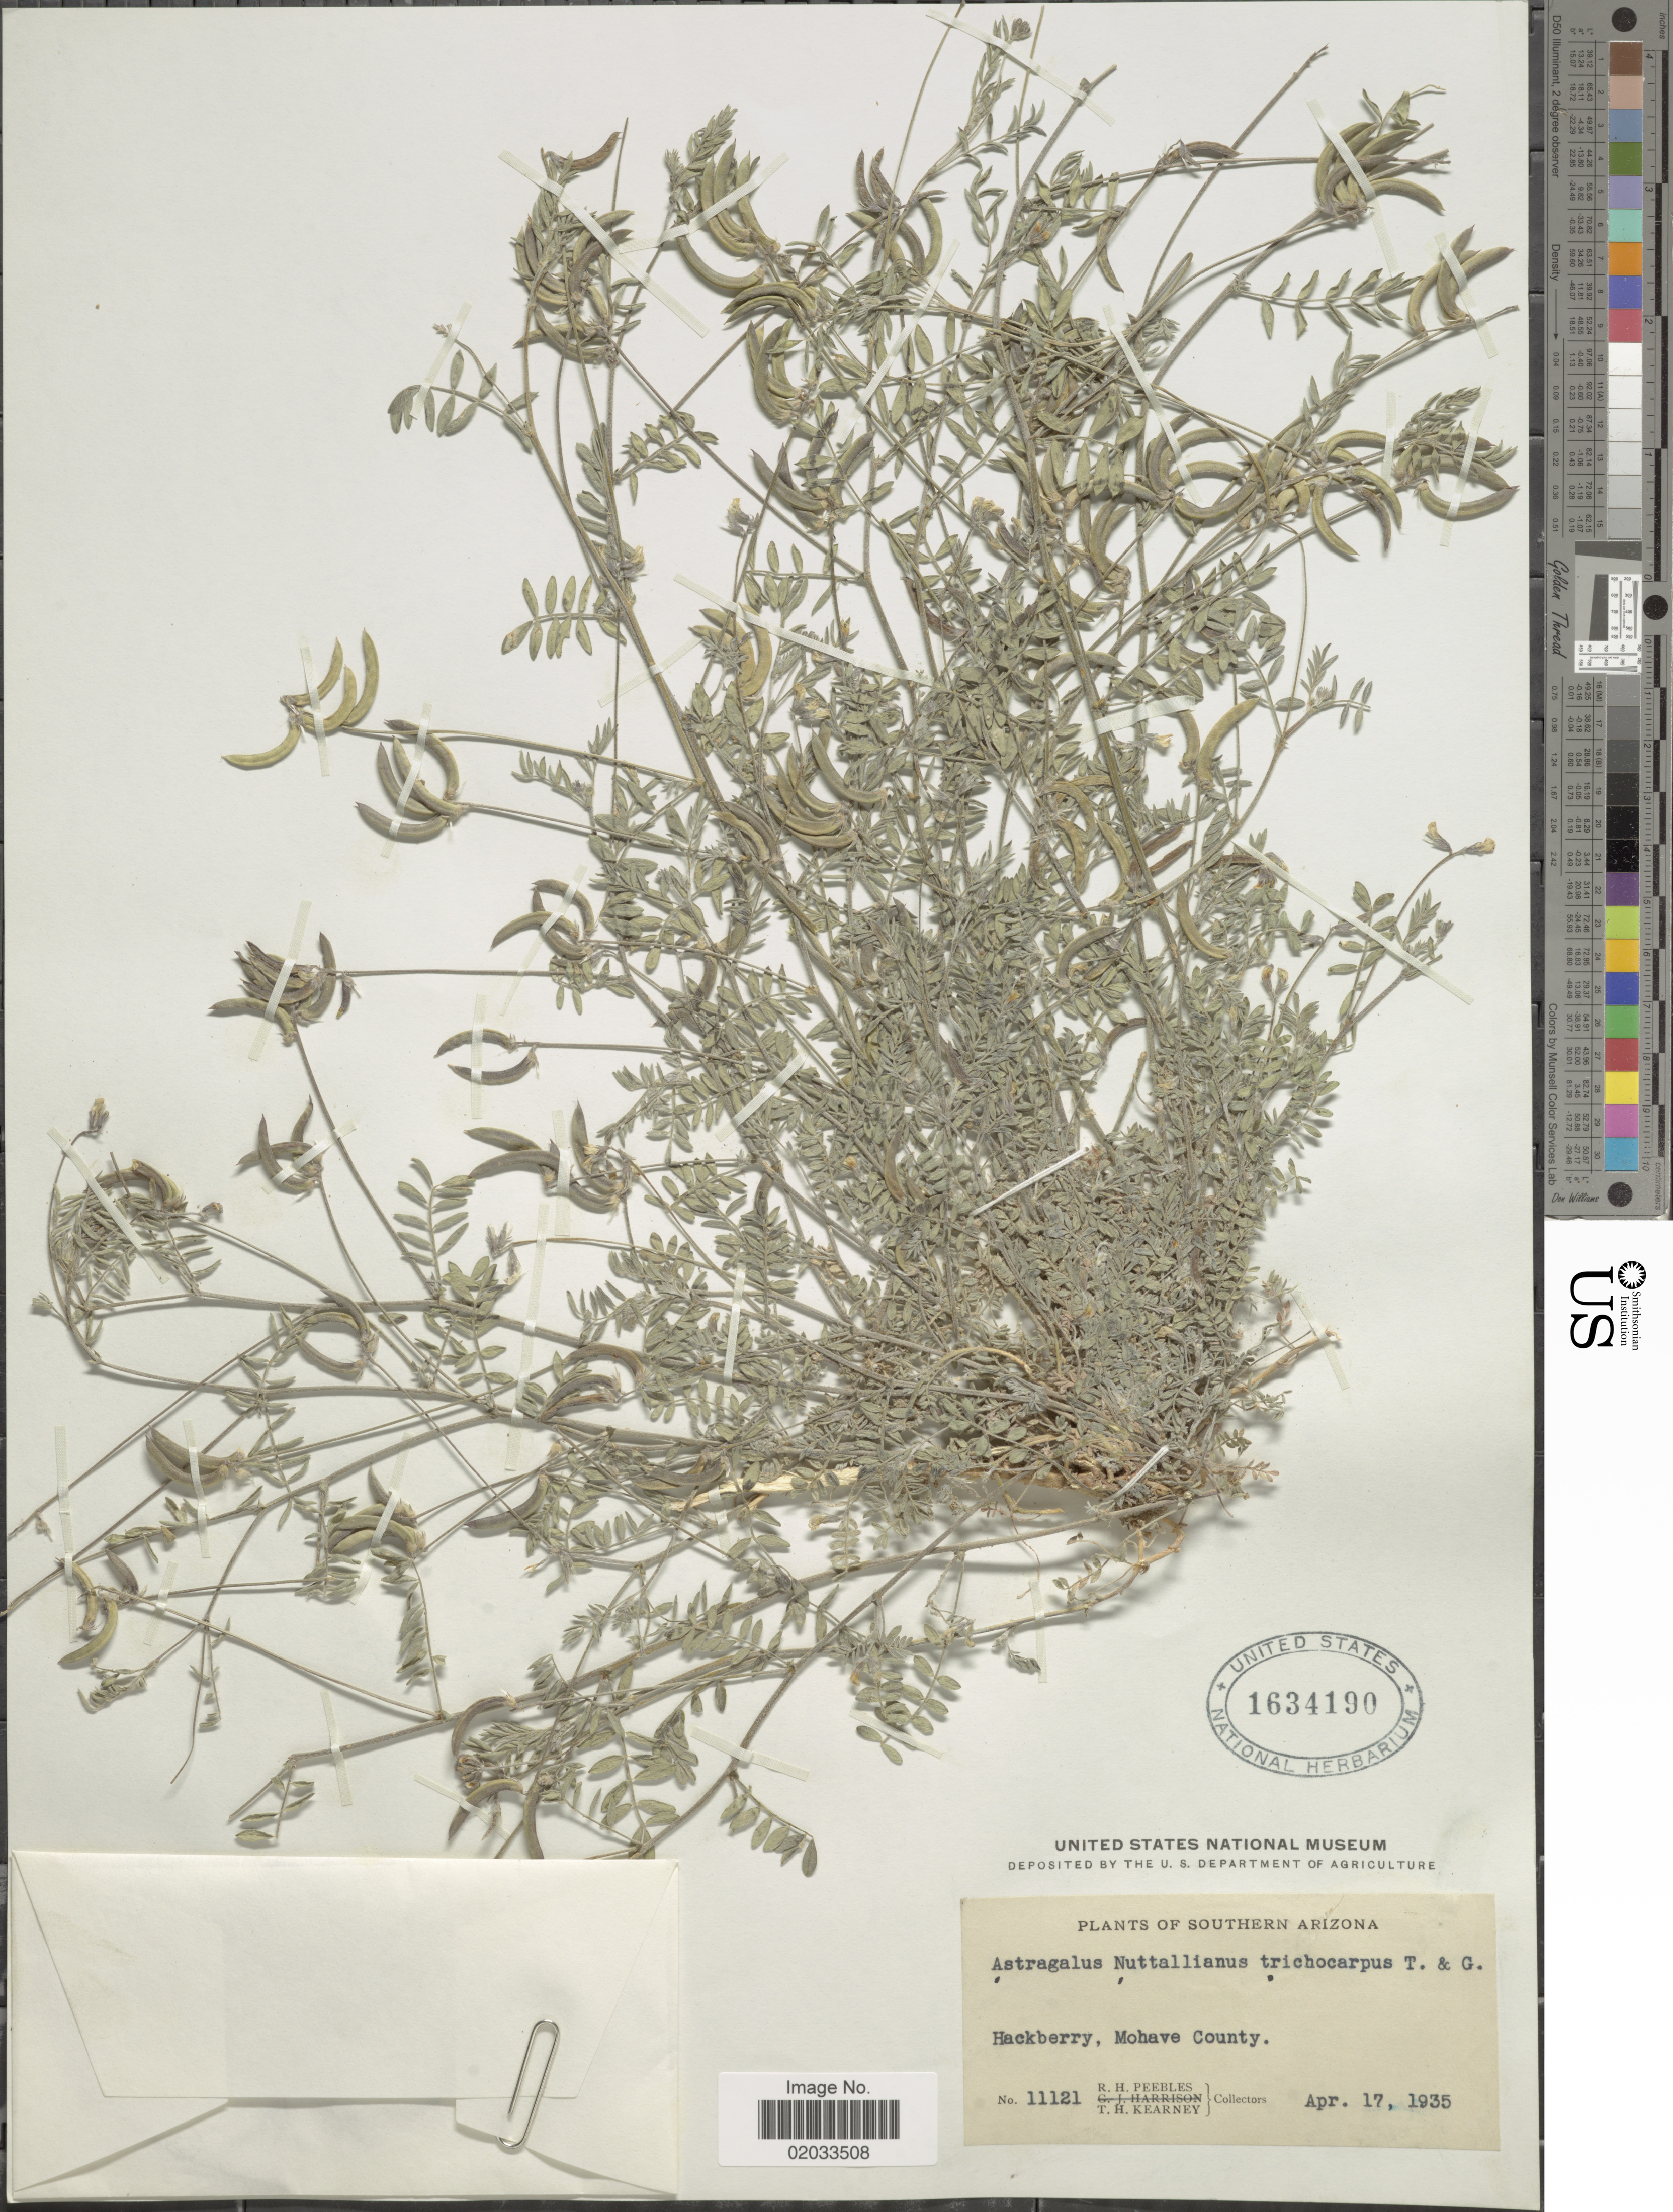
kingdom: Plantae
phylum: Tracheophyta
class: Magnoliopsida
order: Fabales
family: Fabaceae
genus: Astragalus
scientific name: Astragalus emoryanus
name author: (Rydb.) Cory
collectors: R. H. Peebles & T. H. Kearney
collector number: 11121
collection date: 1935-04-17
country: United States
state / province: Arizona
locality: Southern Arizona, Hackberry, Mohave County.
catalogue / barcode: US 1634190